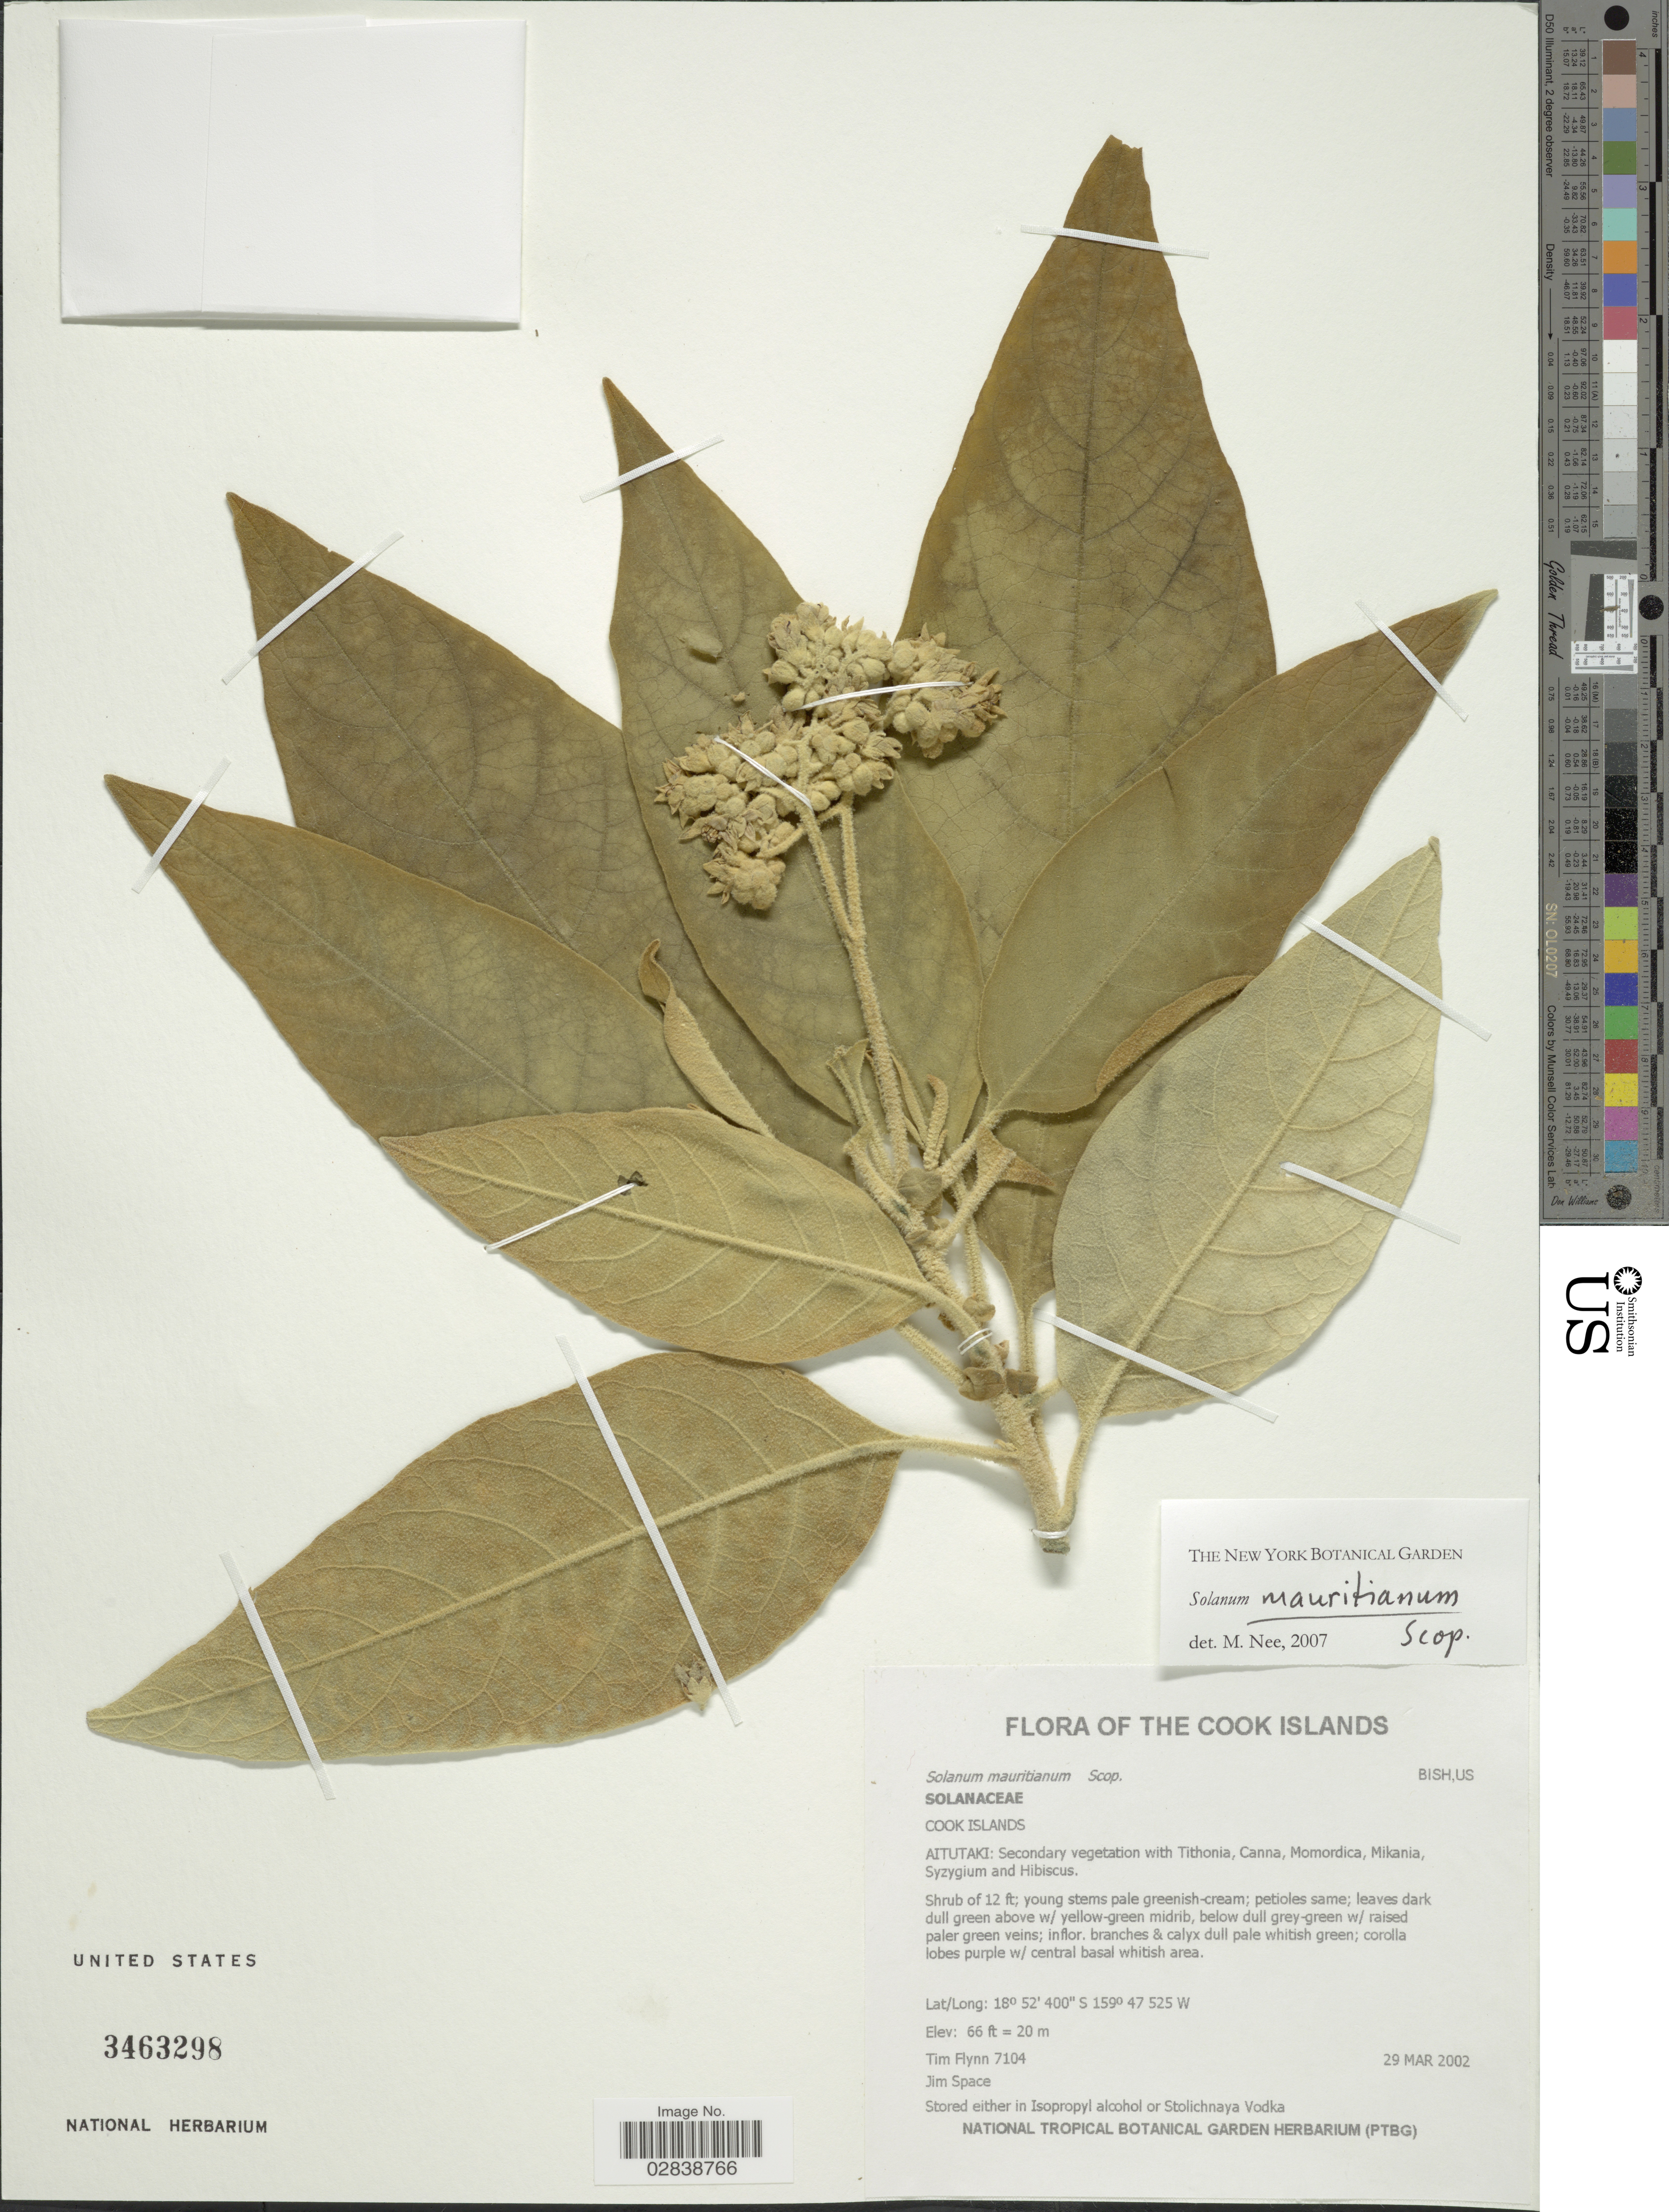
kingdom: Plantae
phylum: Tracheophyta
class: Magnoliopsida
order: Solanales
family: Solanaceae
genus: Solanum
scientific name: Solanum mauritianum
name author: Scop.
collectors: T. Flynn & J. Space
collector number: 7104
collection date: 2002-03-29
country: Cook Islands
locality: Aitutaki.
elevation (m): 20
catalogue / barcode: US 3463298